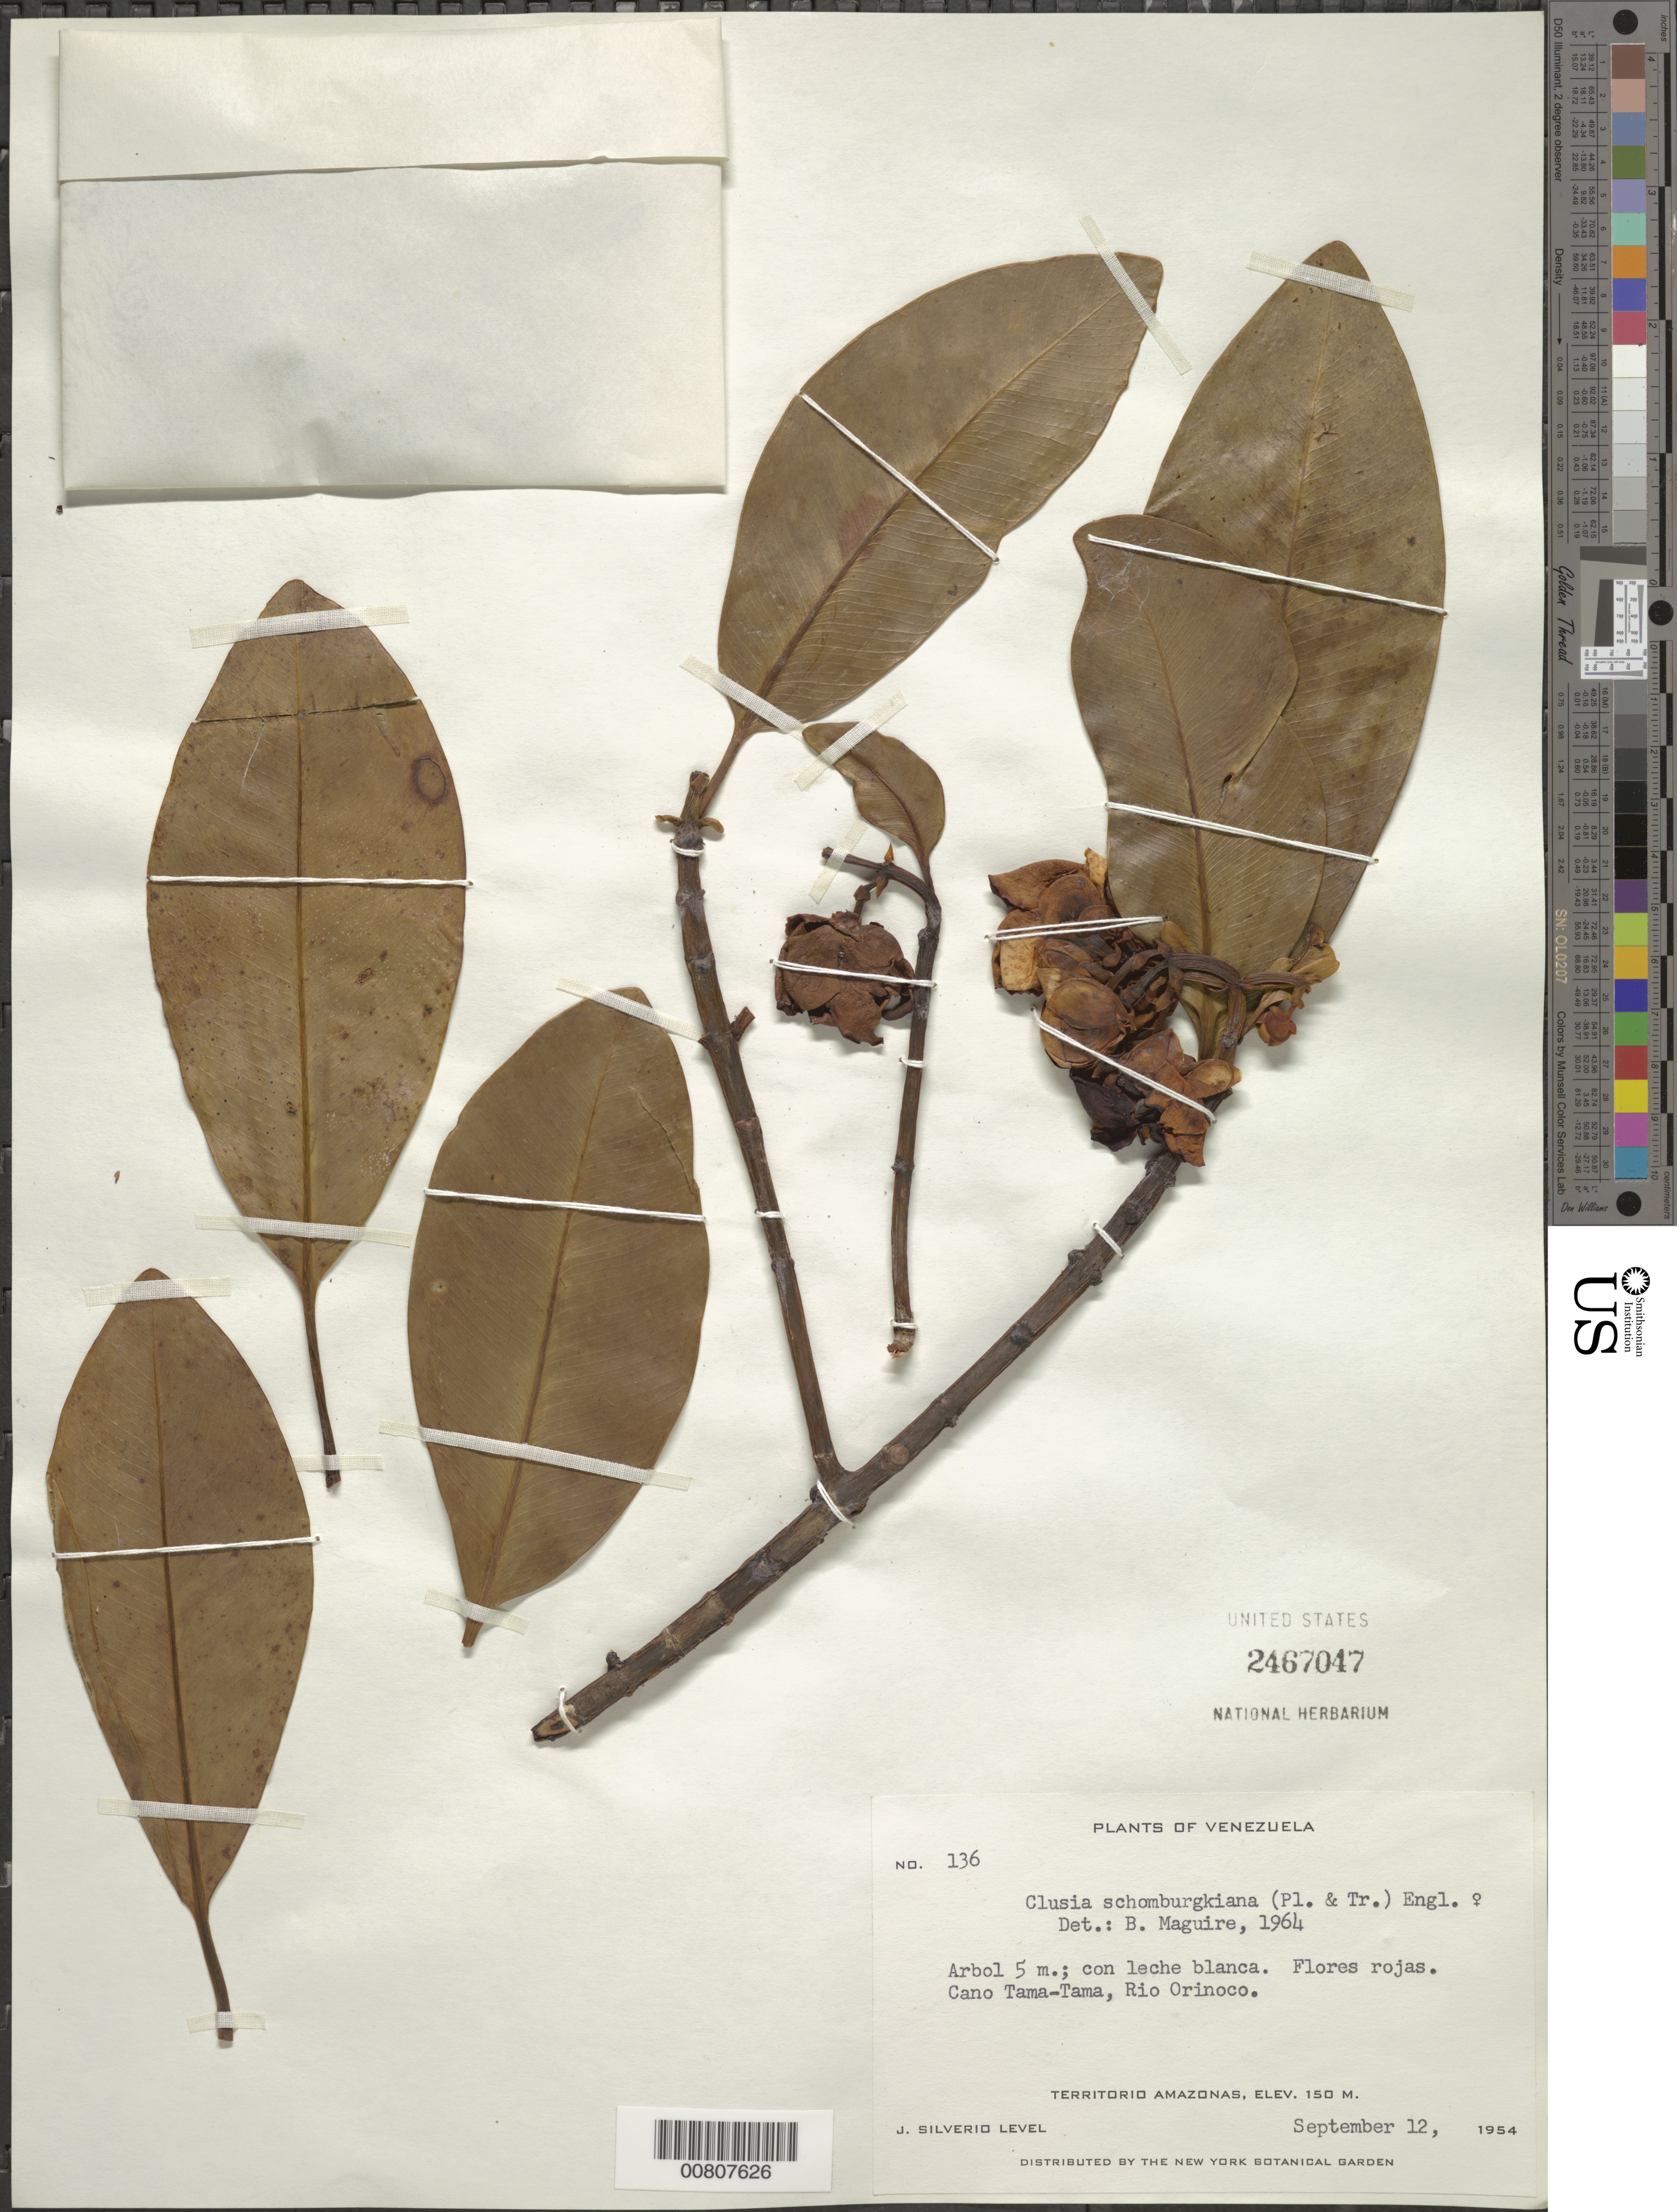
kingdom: Plantae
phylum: Tracheophyta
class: Magnoliopsida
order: Malpighiales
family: Clusiaceae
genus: Clusia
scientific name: Clusia schomburgkiana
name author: (Planch. & Triana) Benth. ex Engl.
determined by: Maguire, Bassett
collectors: J. Silverio L.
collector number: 136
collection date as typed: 12-Sep-54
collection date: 1954-09-12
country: Venezuela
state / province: Amazonas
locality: Caño Tama-Tama, Río Orinoco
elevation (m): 150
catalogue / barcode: US 2467047